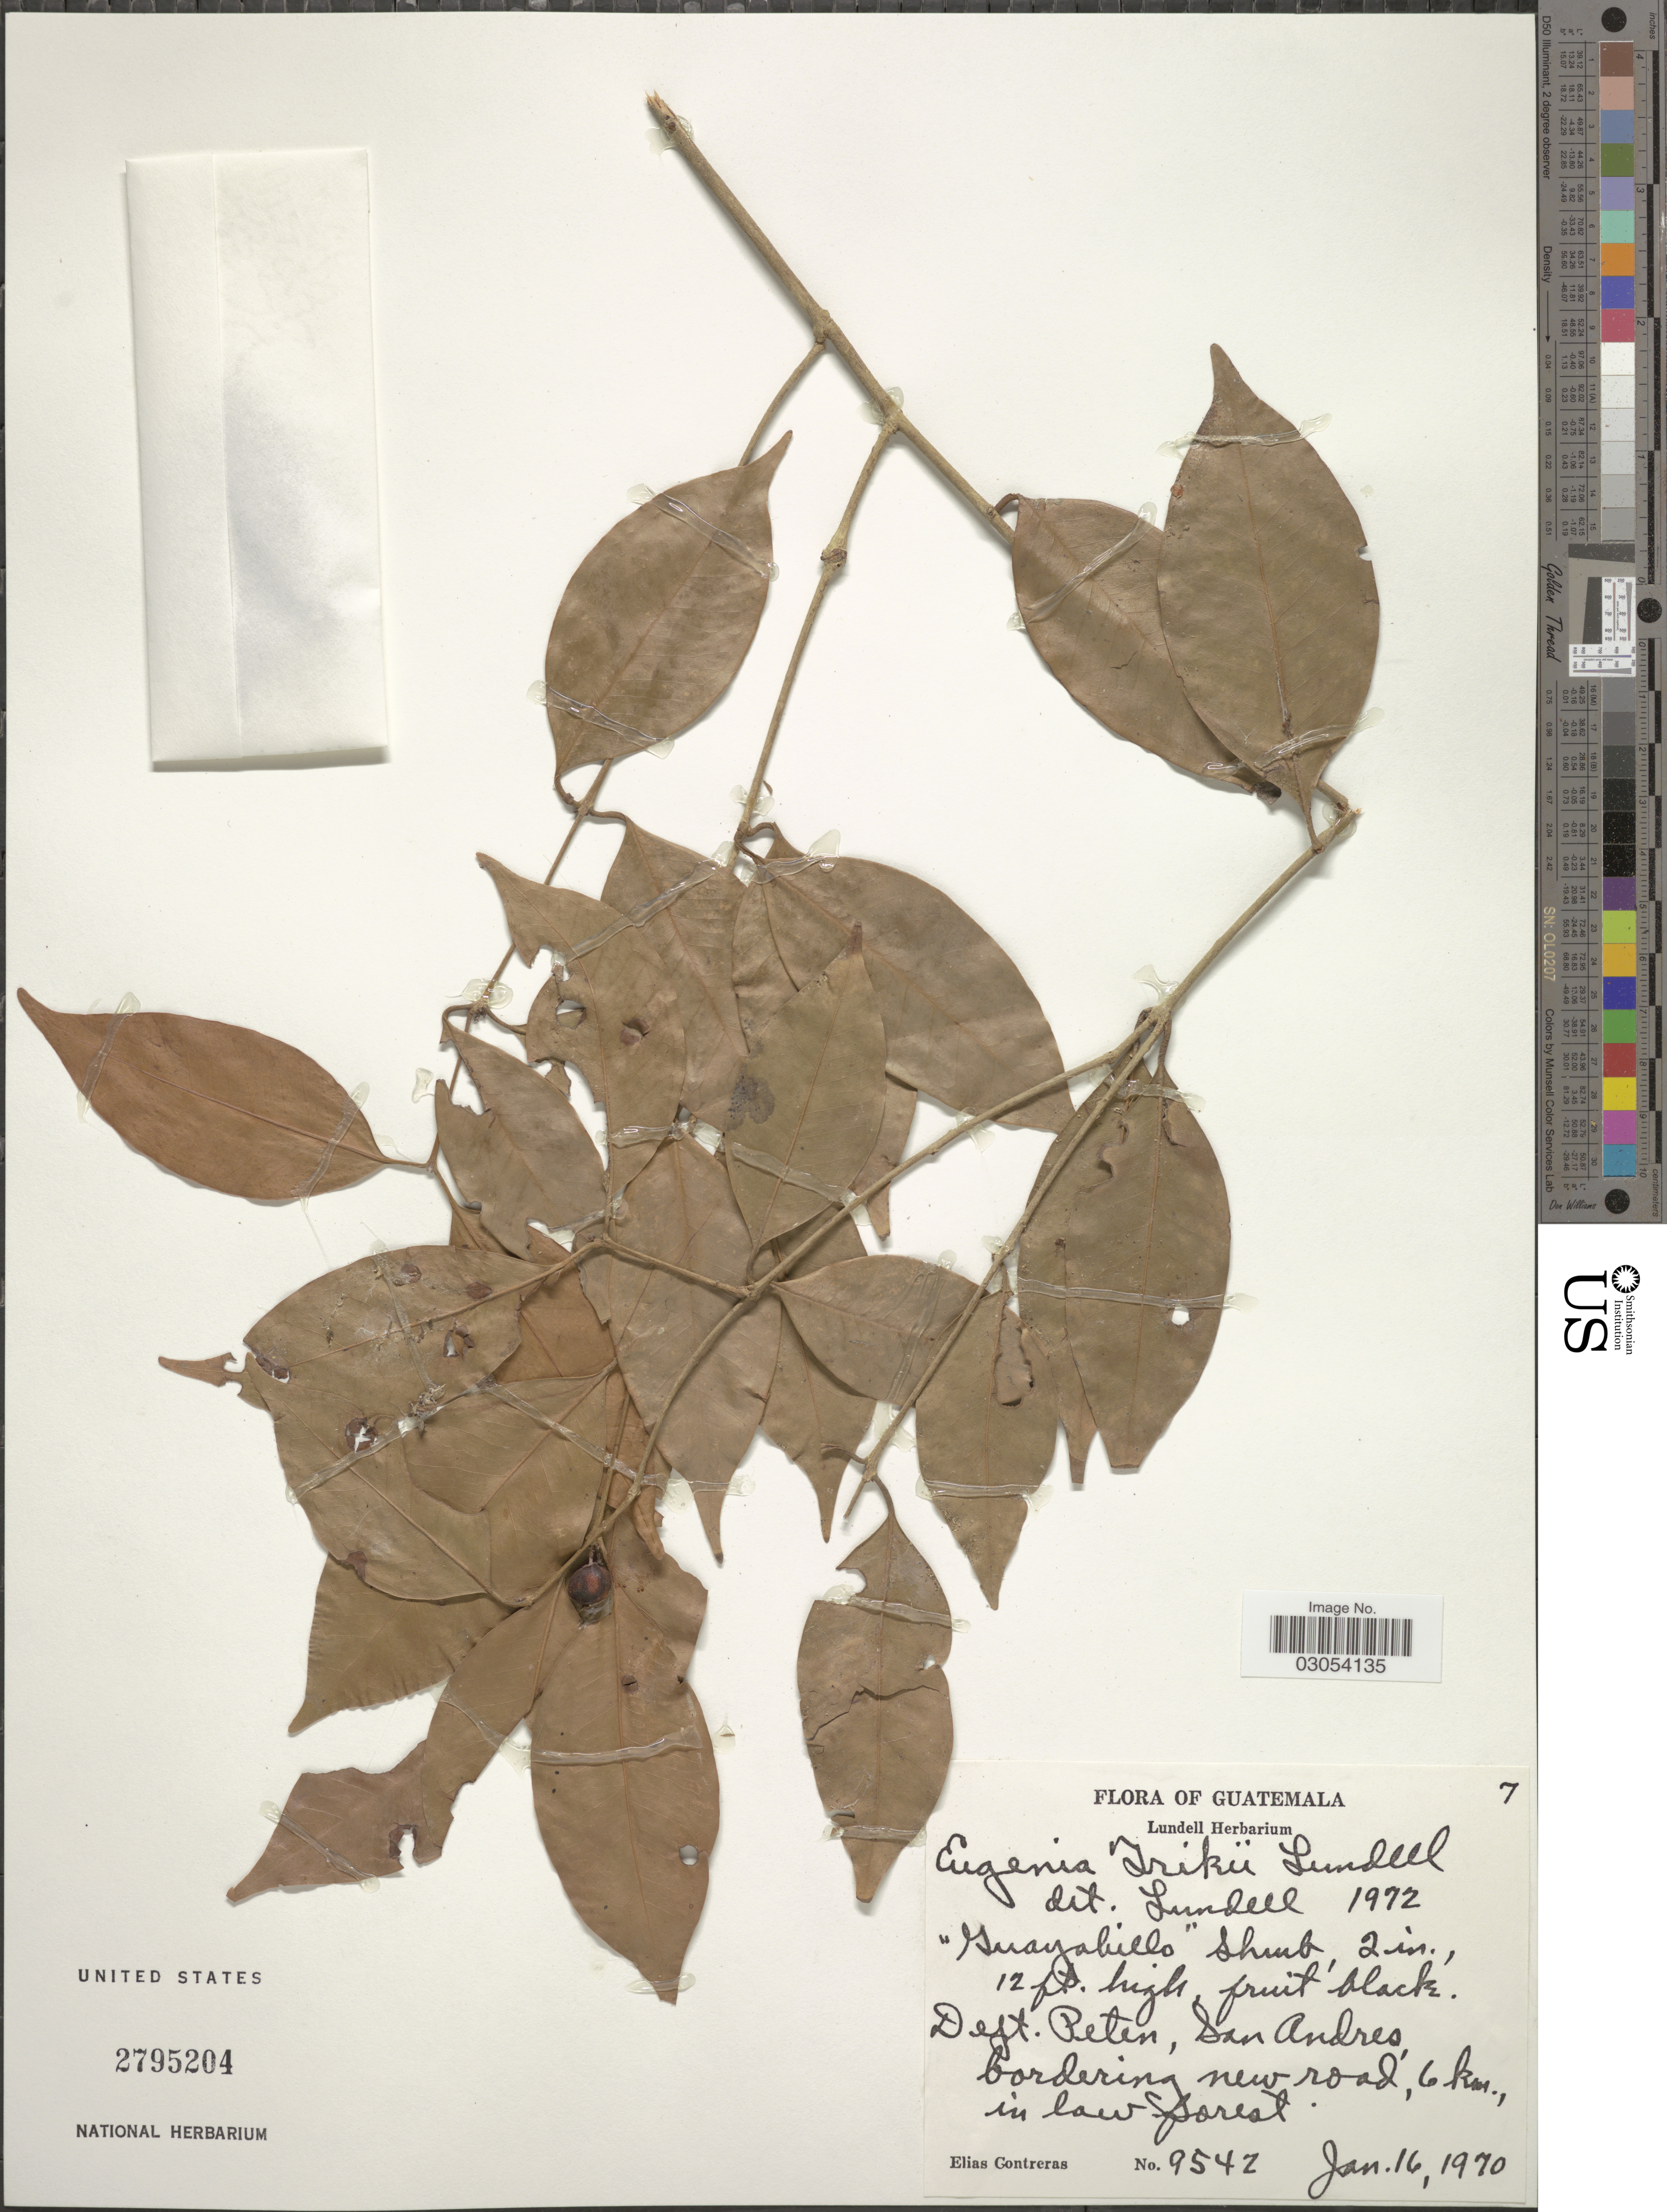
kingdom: Plantae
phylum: Tracheophyta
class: Magnoliopsida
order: Myrtales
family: Myrtaceae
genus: Eugenia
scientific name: Eugenia trikii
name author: Lundell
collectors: E. Contreras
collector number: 9542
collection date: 1970-01-16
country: Guatemala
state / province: El Petén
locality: Dept. Peten, San Andres, bordering new road, 6 km.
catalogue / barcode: US 2795204